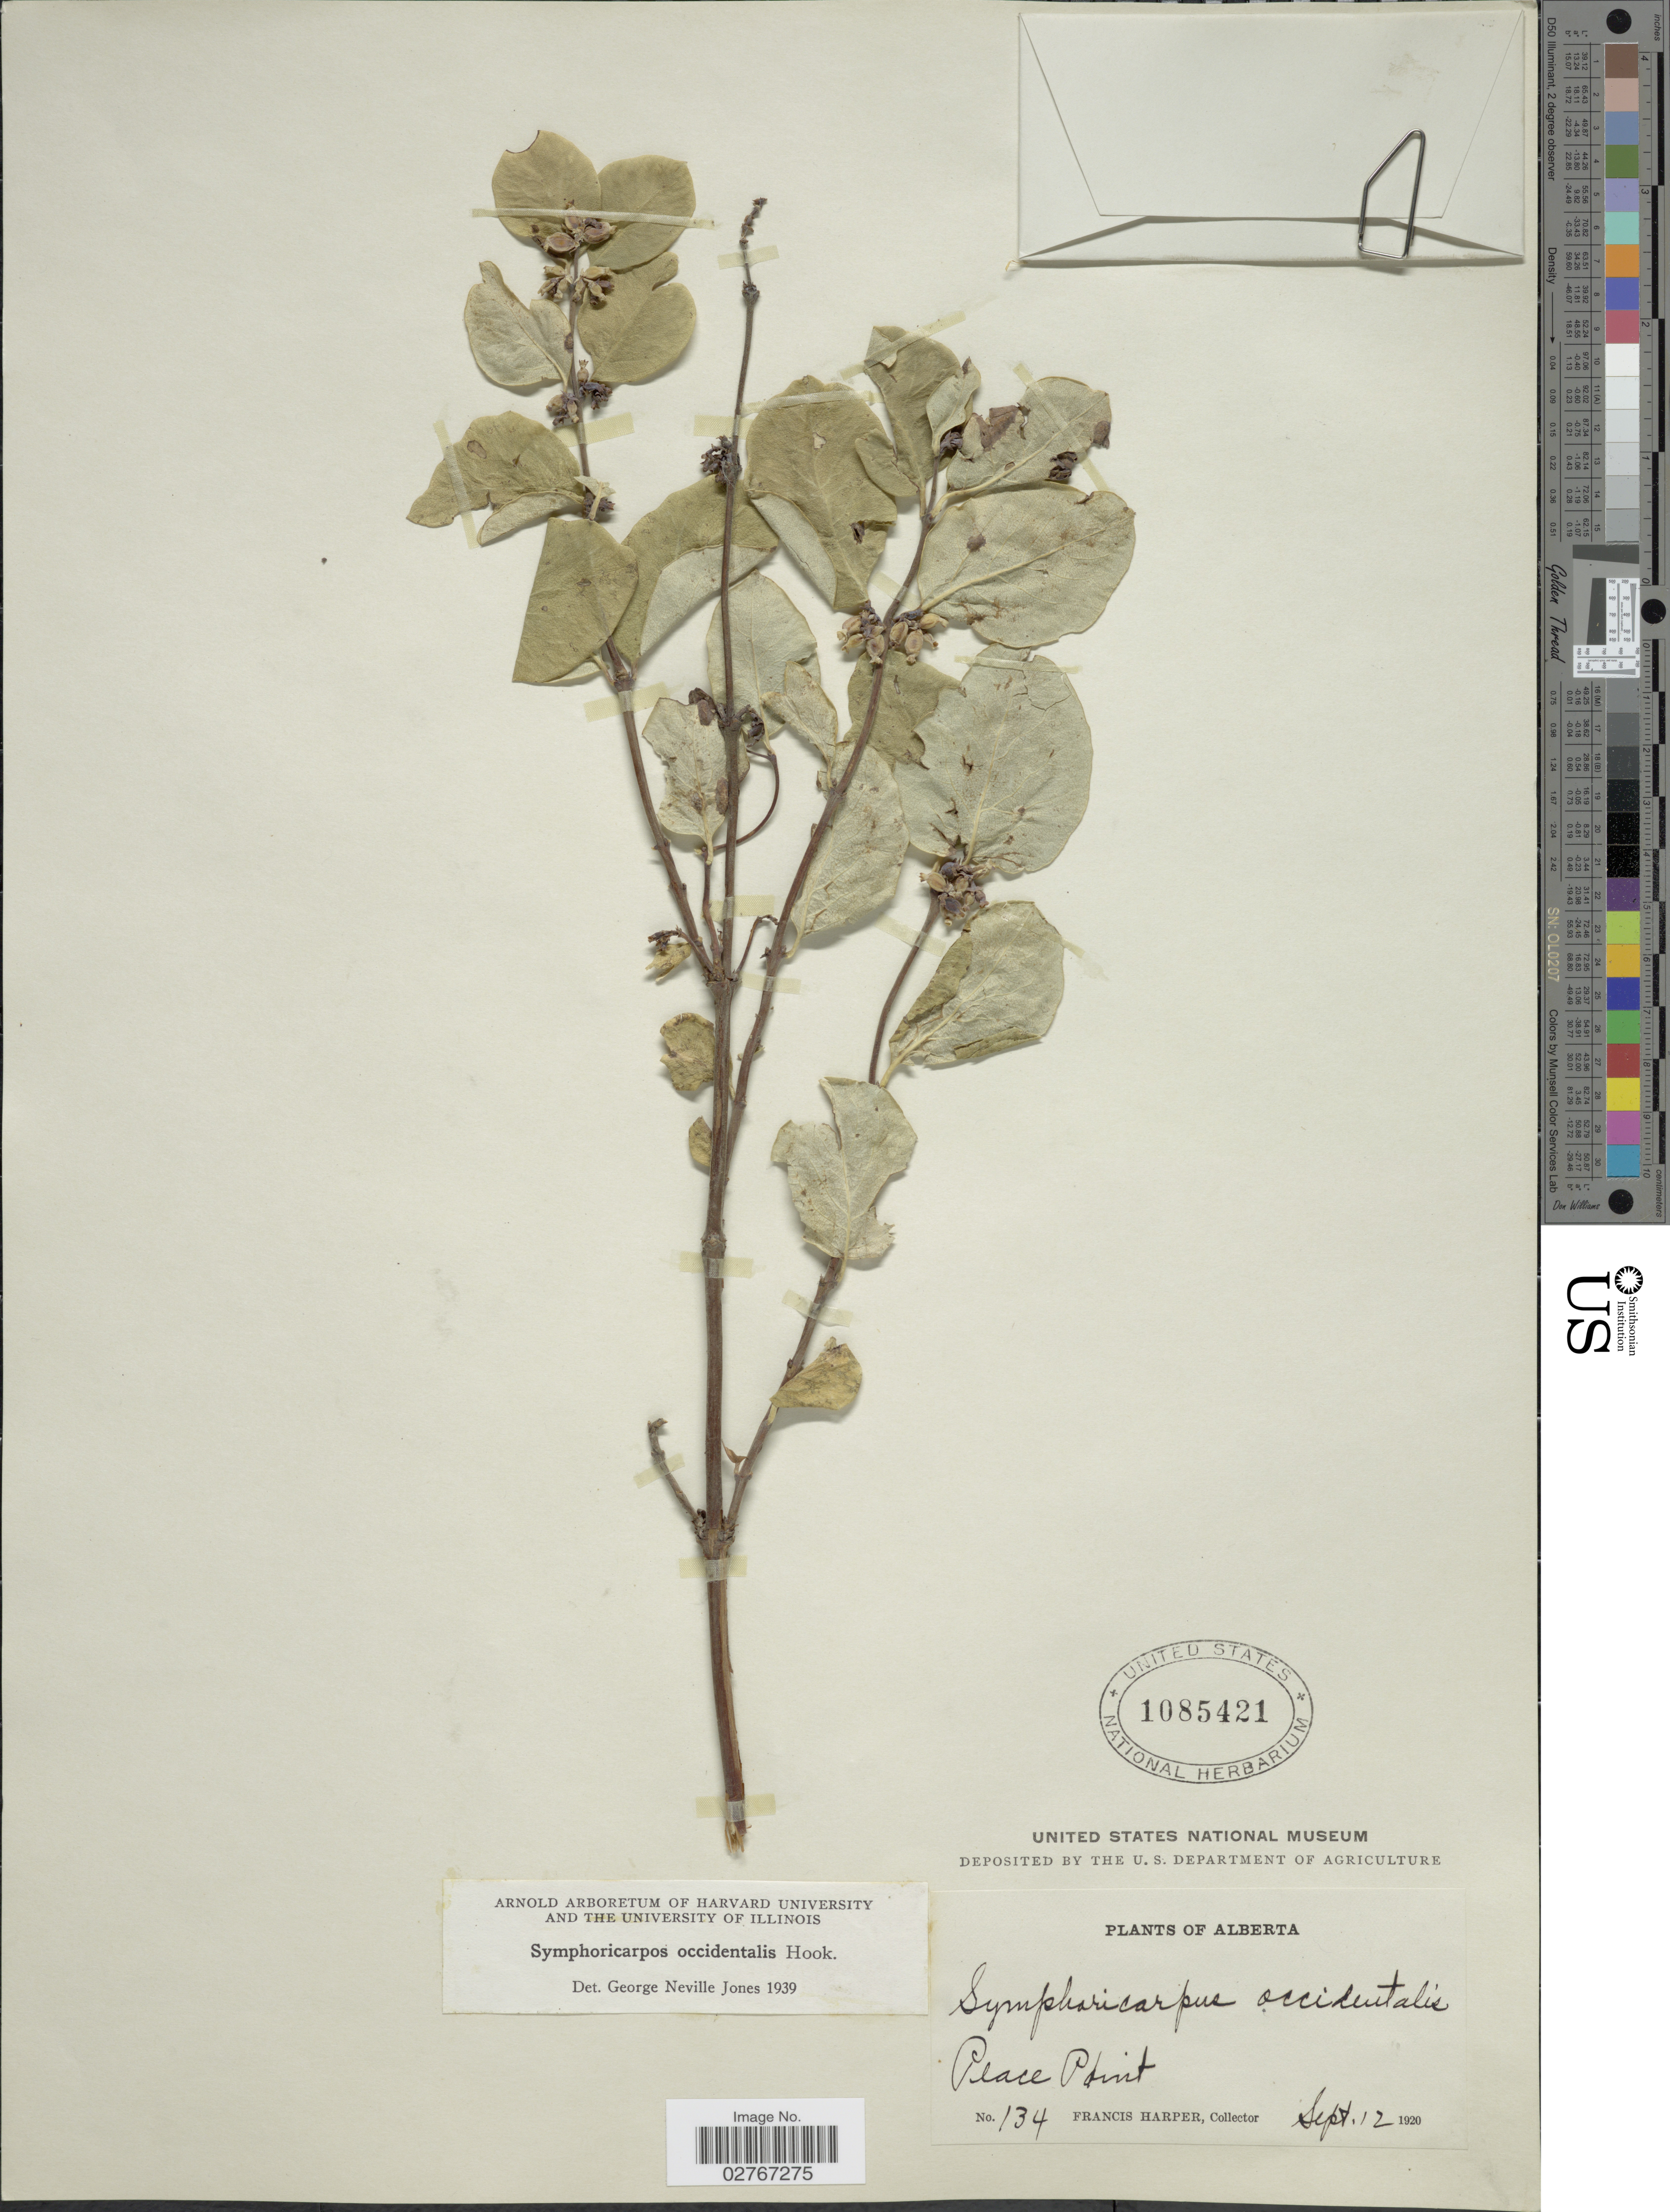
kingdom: Plantae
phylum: Tracheophyta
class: Magnoliopsida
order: Dipsacales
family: Caprifoliaceae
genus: Symphoricarpos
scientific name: Symphoricarpos occidentalis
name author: (R. Br.) Hook.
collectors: F. Harper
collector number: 134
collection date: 1920-09-12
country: Canada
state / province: Alberta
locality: Peace Point.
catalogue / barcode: US 1085421